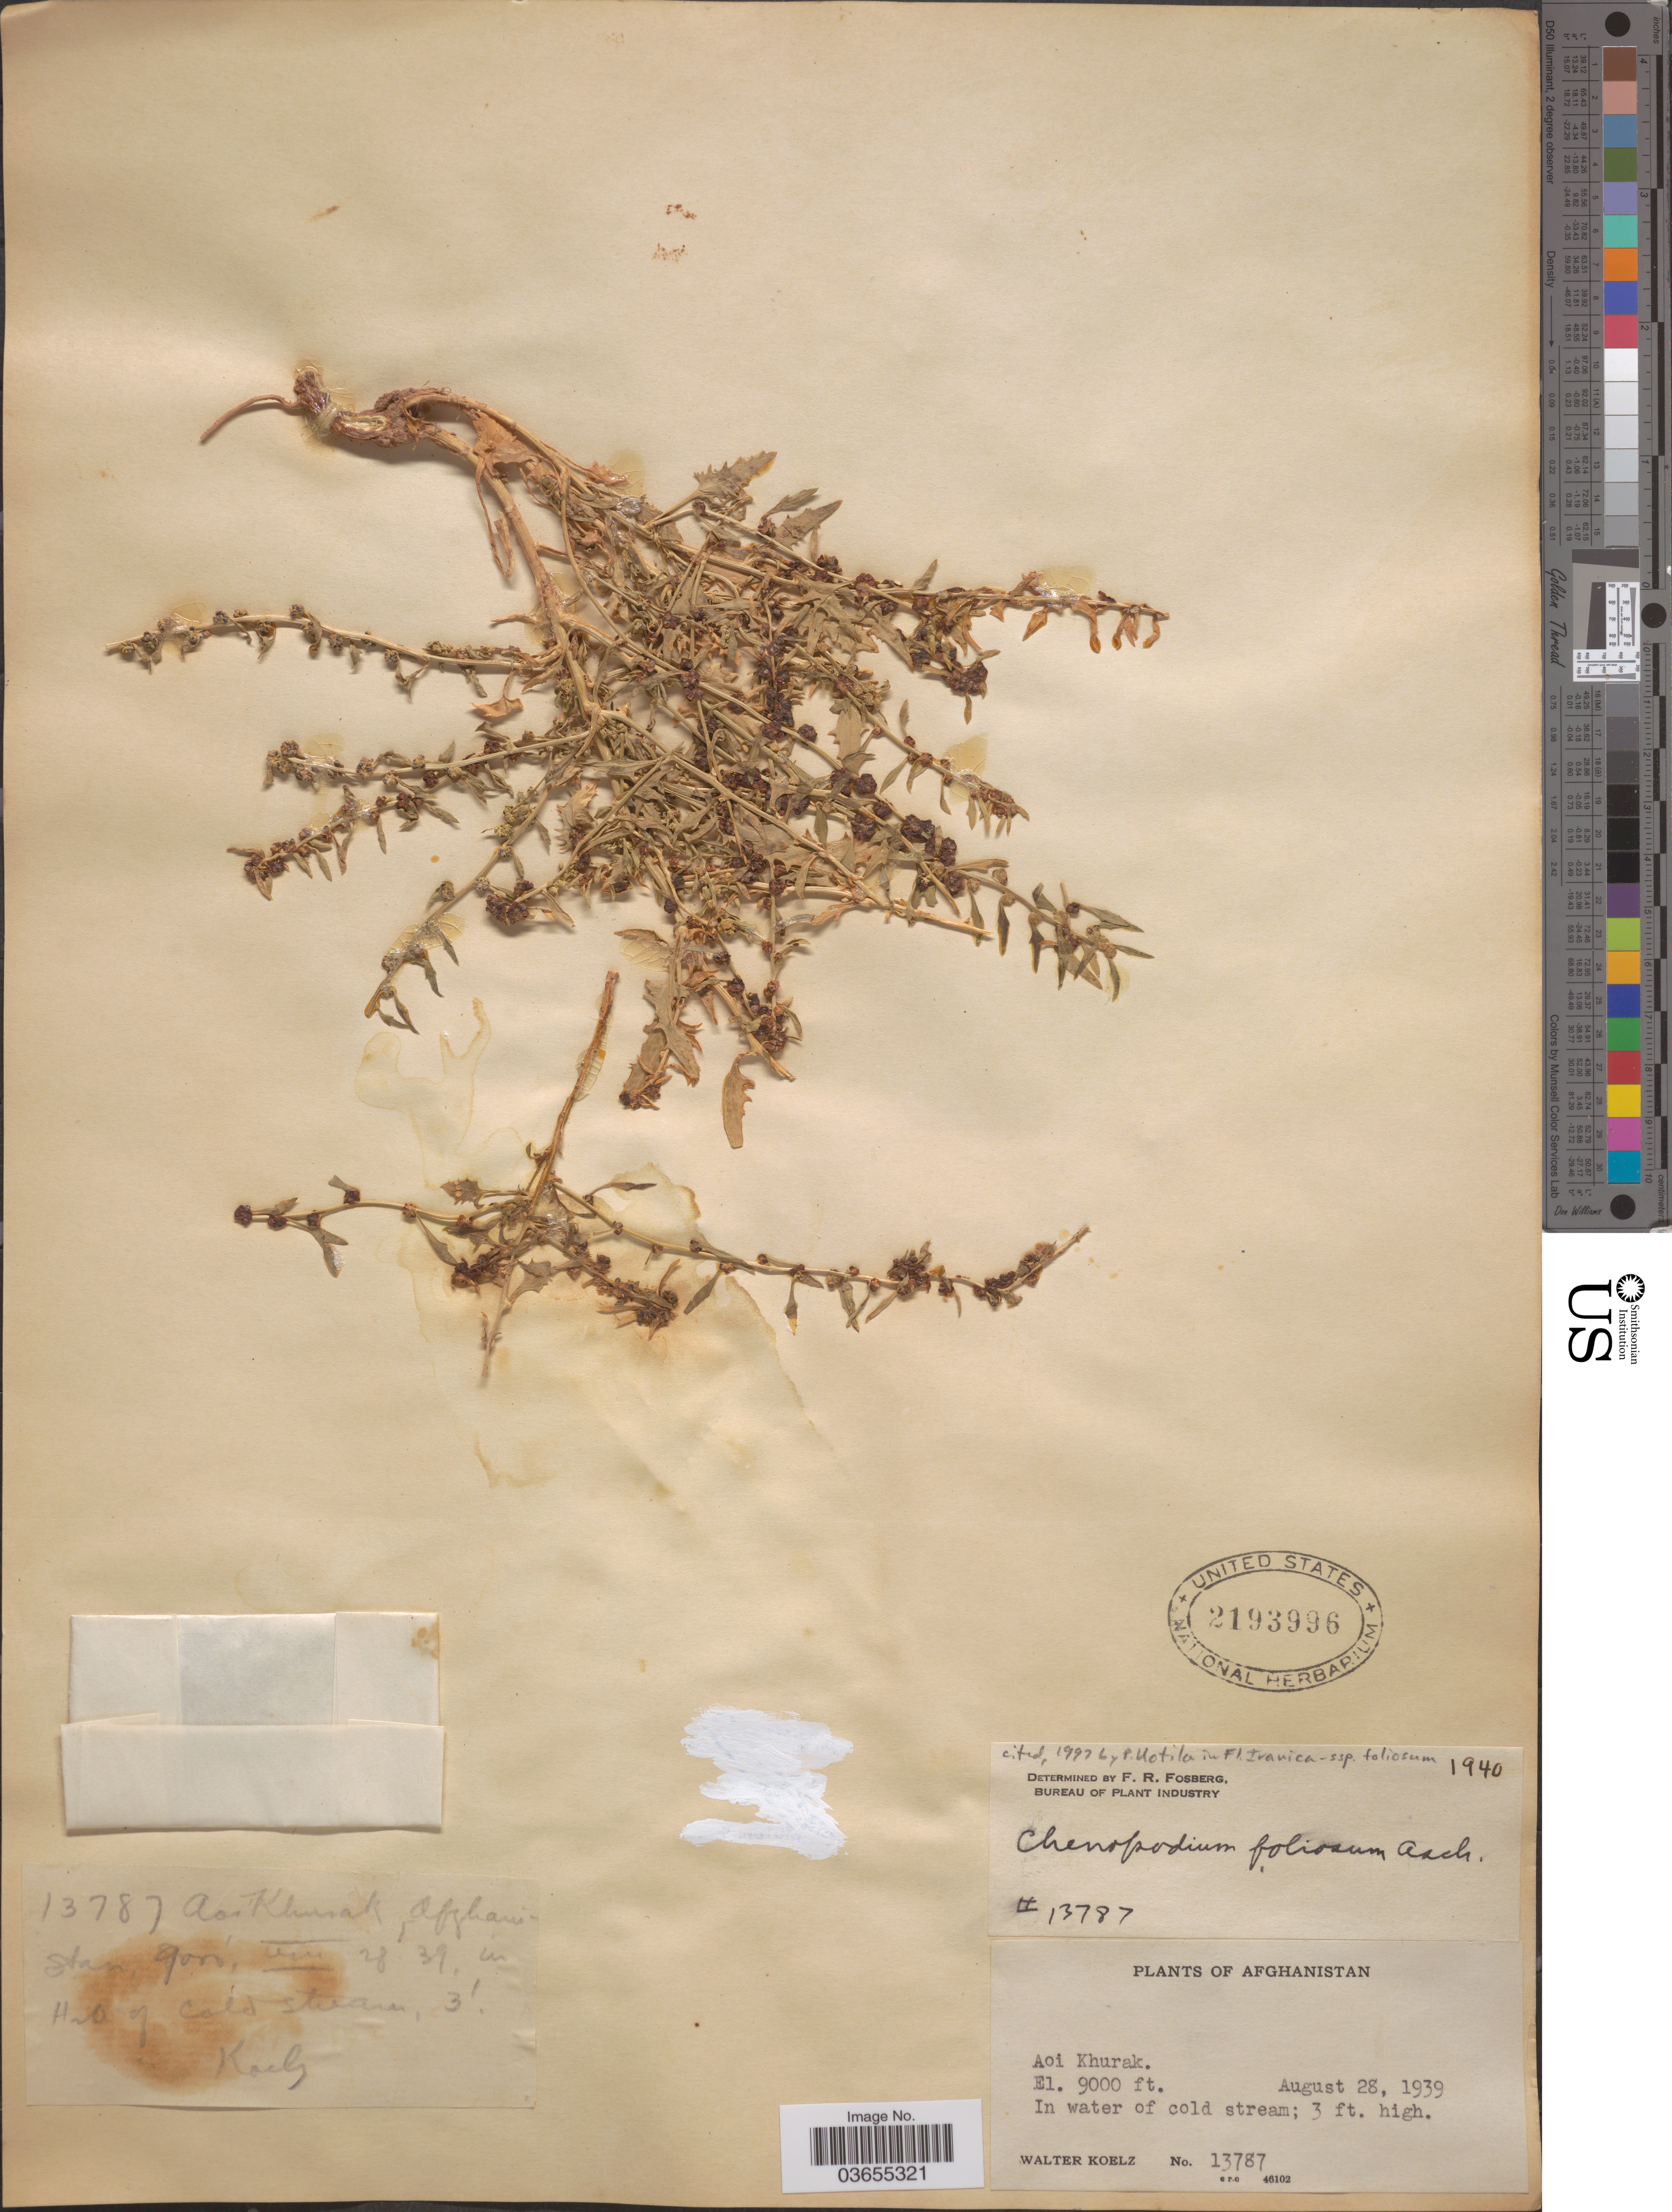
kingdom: Plantae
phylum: Tracheophyta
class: Magnoliopsida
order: Caryophyllales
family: Amaranthaceae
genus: Chenopodium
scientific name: Chenopodium foliosum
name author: Asch.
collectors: W. N. Koelz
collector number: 13787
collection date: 1939-08-28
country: Afghanistan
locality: Aoi Khurak.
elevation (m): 2743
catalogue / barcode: US 2193996